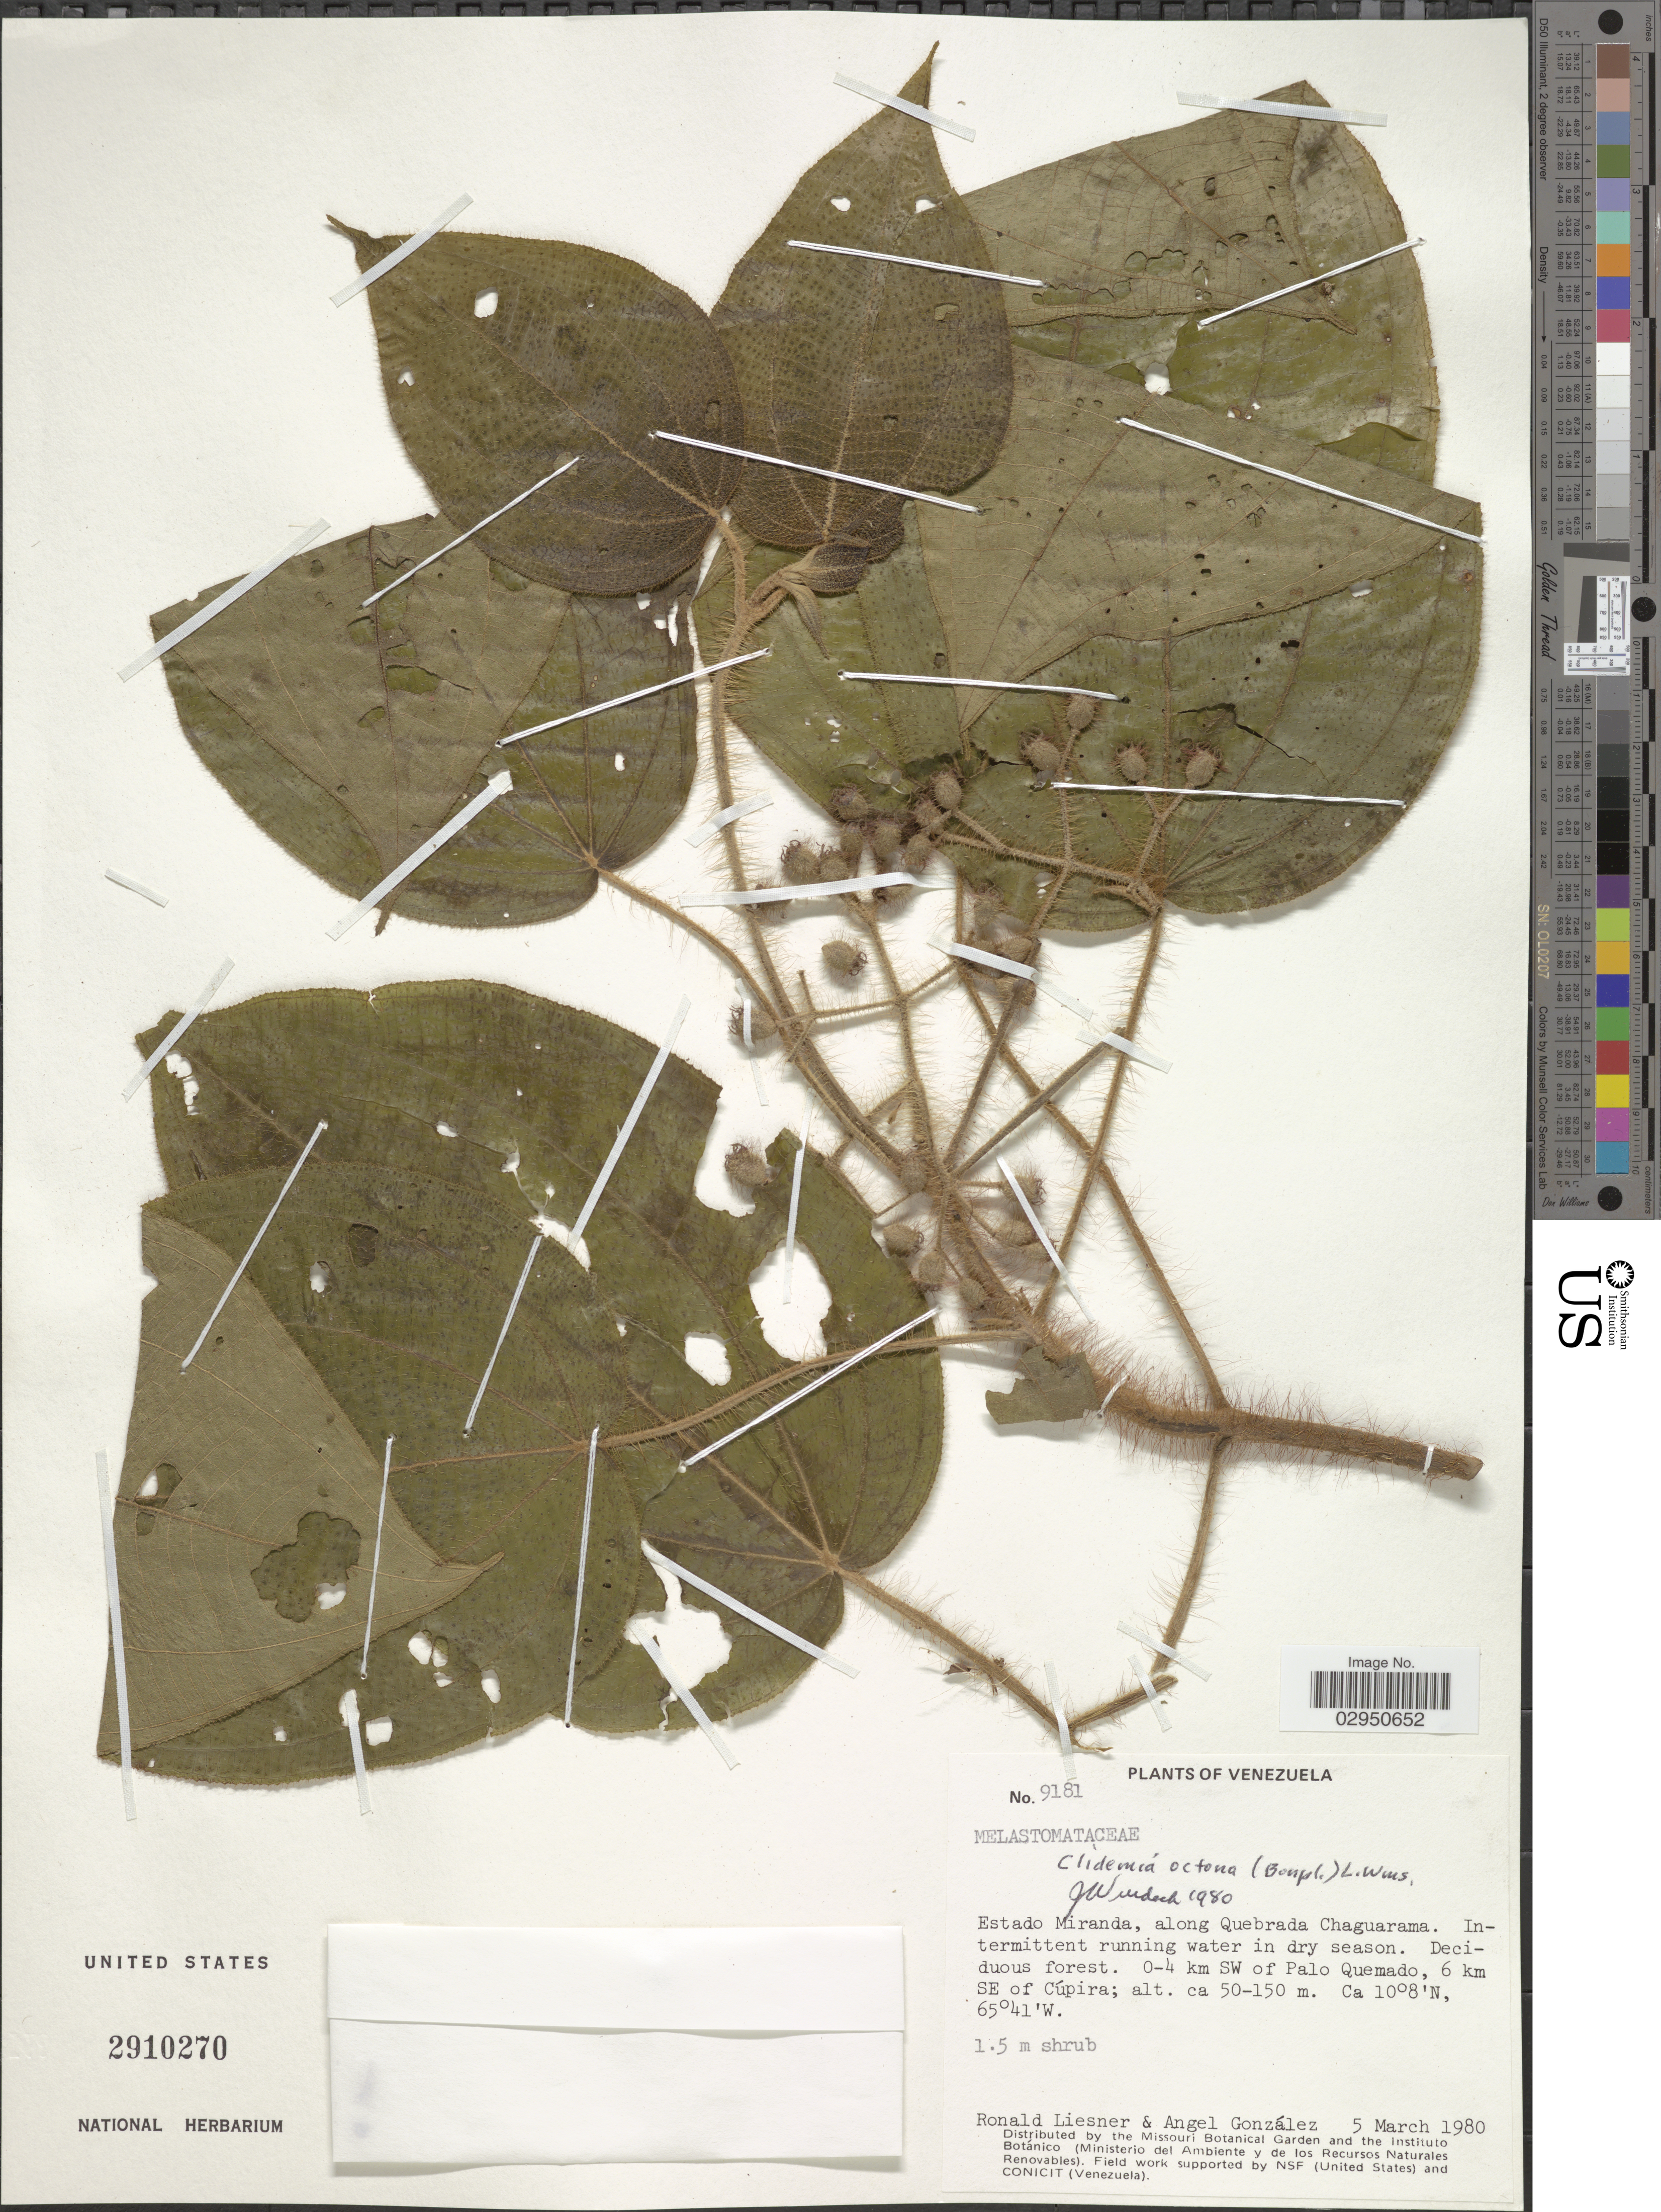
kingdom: Plantae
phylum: Tracheophyta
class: Magnoliopsida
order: Myrtales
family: Melastomataceae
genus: Clidemia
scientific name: Clidemia octona subsp. octona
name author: (Bonpl.) L.O. Williams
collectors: R. L. Liesner & A. C. González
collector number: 9181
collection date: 1980-03-05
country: Venezuela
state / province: Miranda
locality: Along Quebrada Chaguarama. 0-4 km SW of Palo Quemado, 6 km SE of Cúpira.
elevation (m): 50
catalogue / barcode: US 2910270